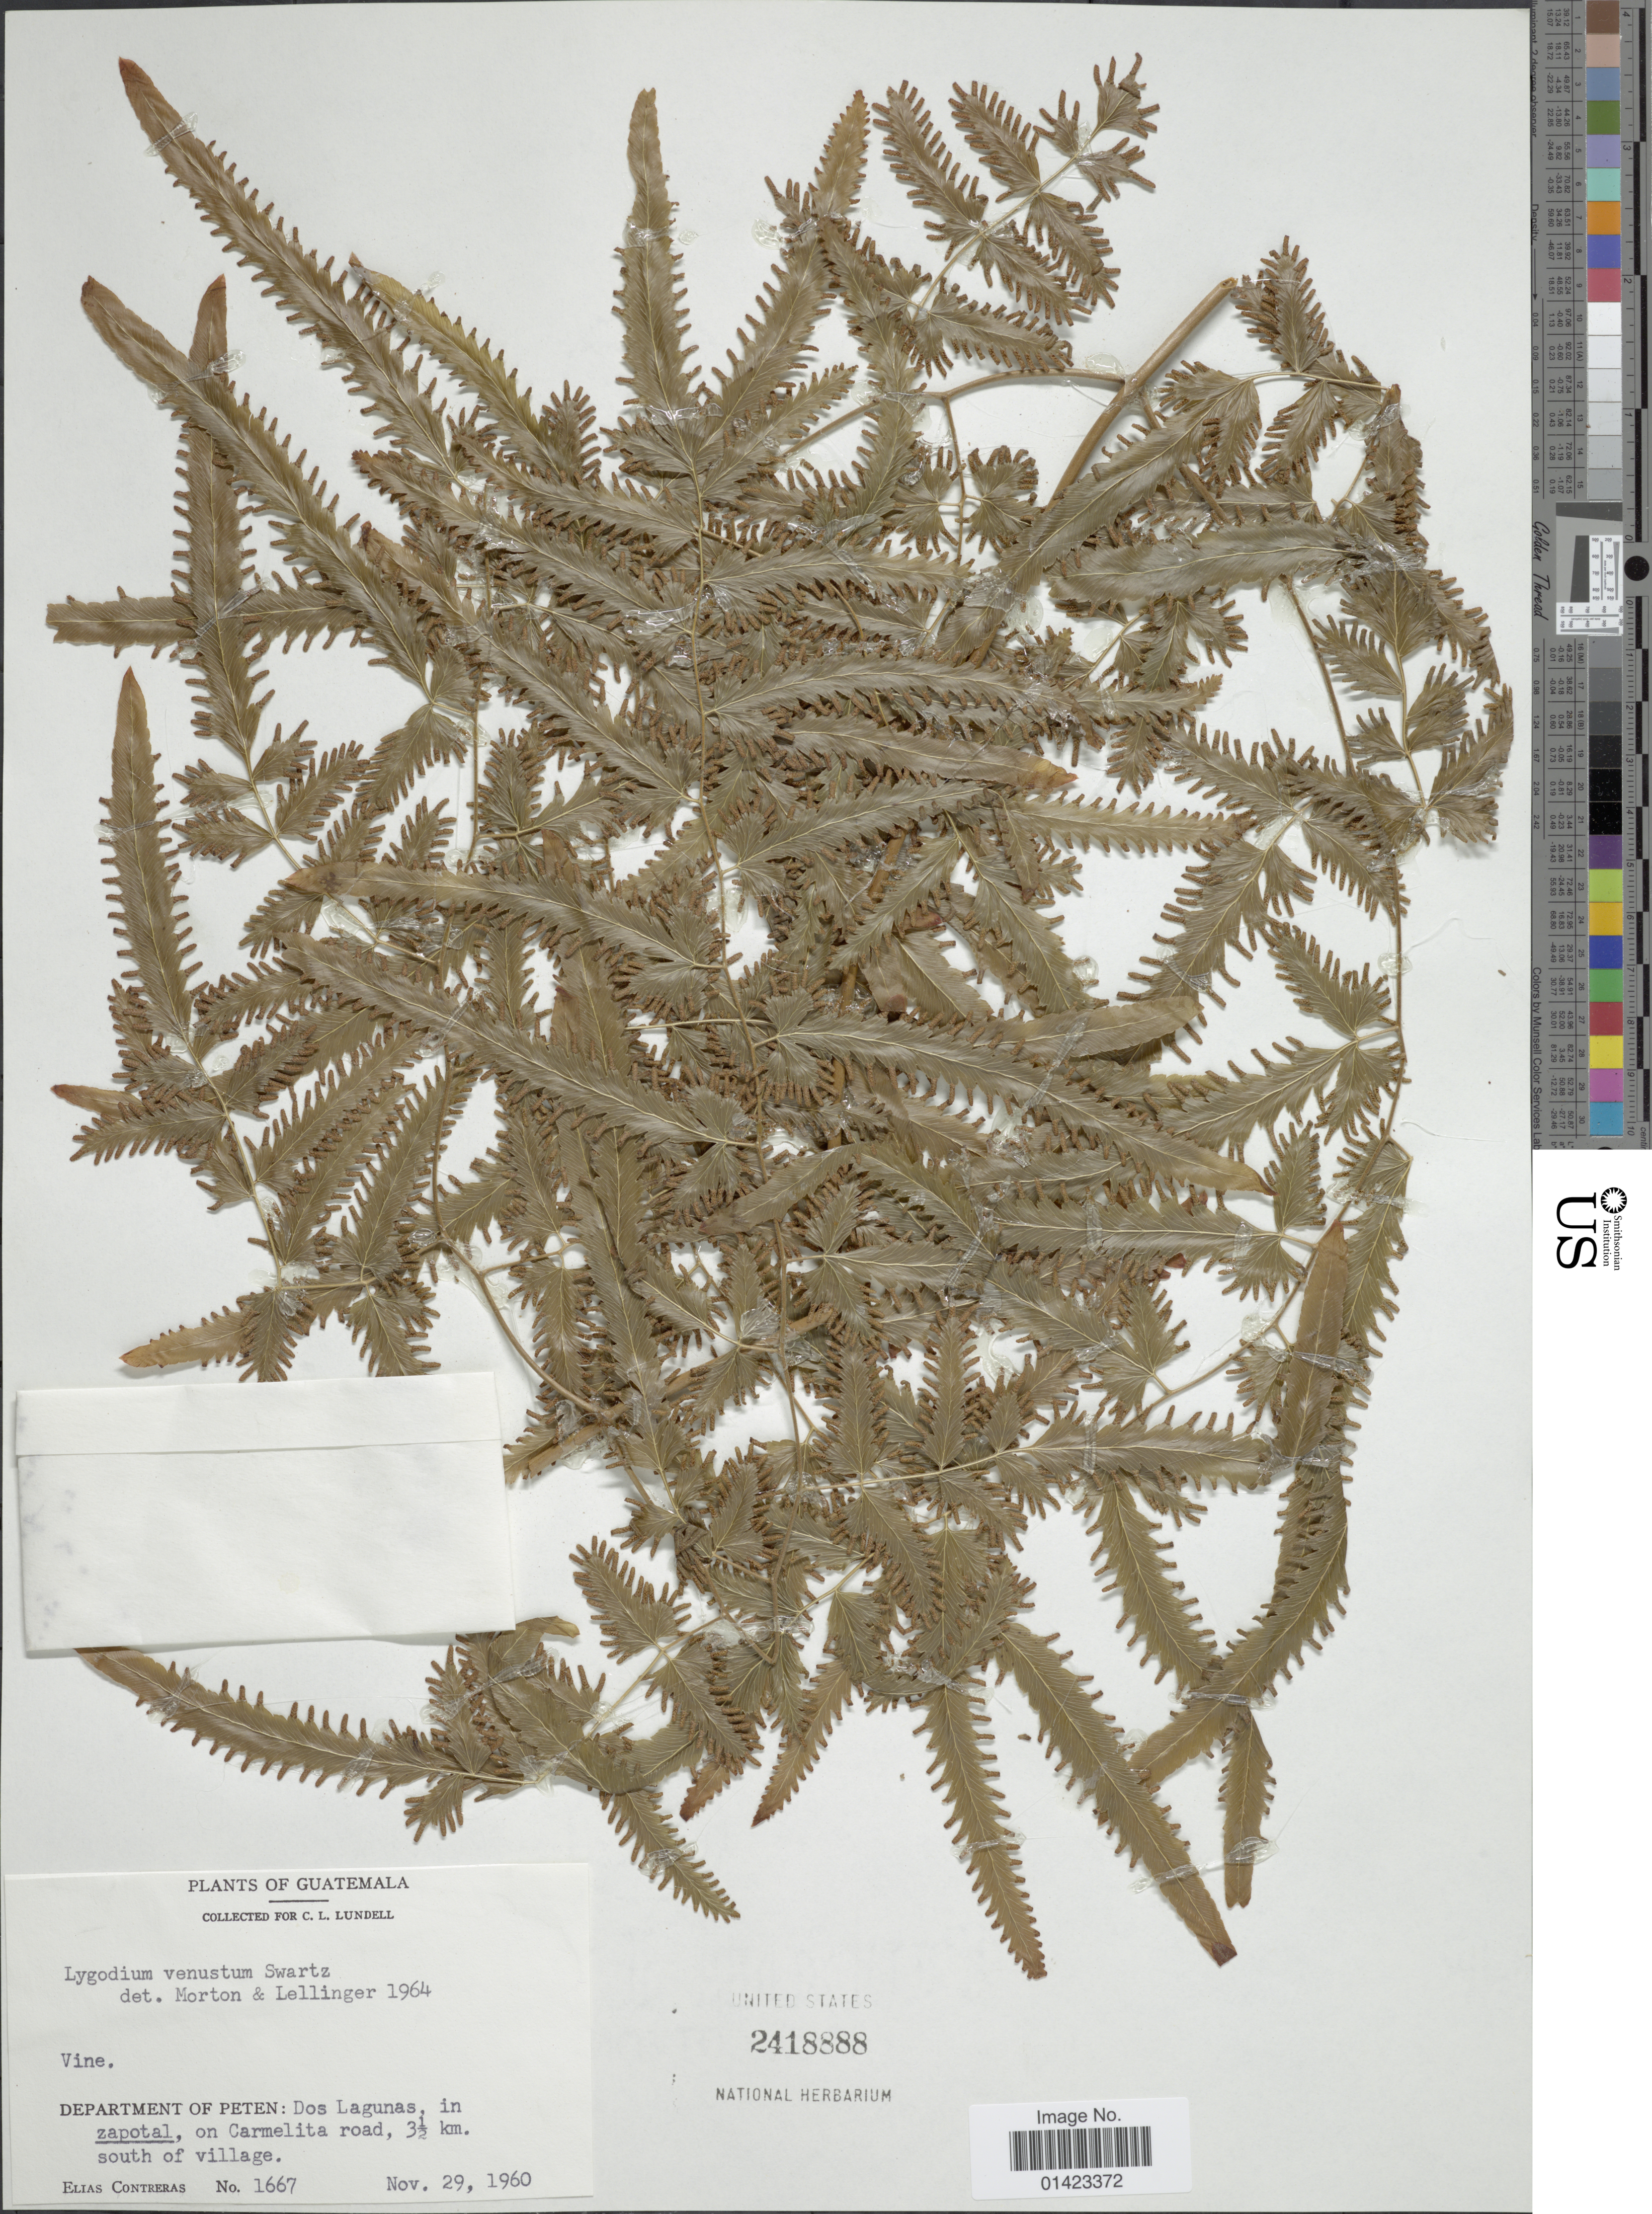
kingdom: Plantae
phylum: Tracheophyta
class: Polypodiopsida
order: Schizaeales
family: Lygodiaceae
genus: Lygodium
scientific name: Lygodium venustum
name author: Sw.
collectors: E. Contreras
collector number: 1667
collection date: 1960-11-29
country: Guatemala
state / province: El Petén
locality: Department of Peten: Dos Lagunas, in zapotal, on Carmelita road, 3½ km south of village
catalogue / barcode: US 2418888